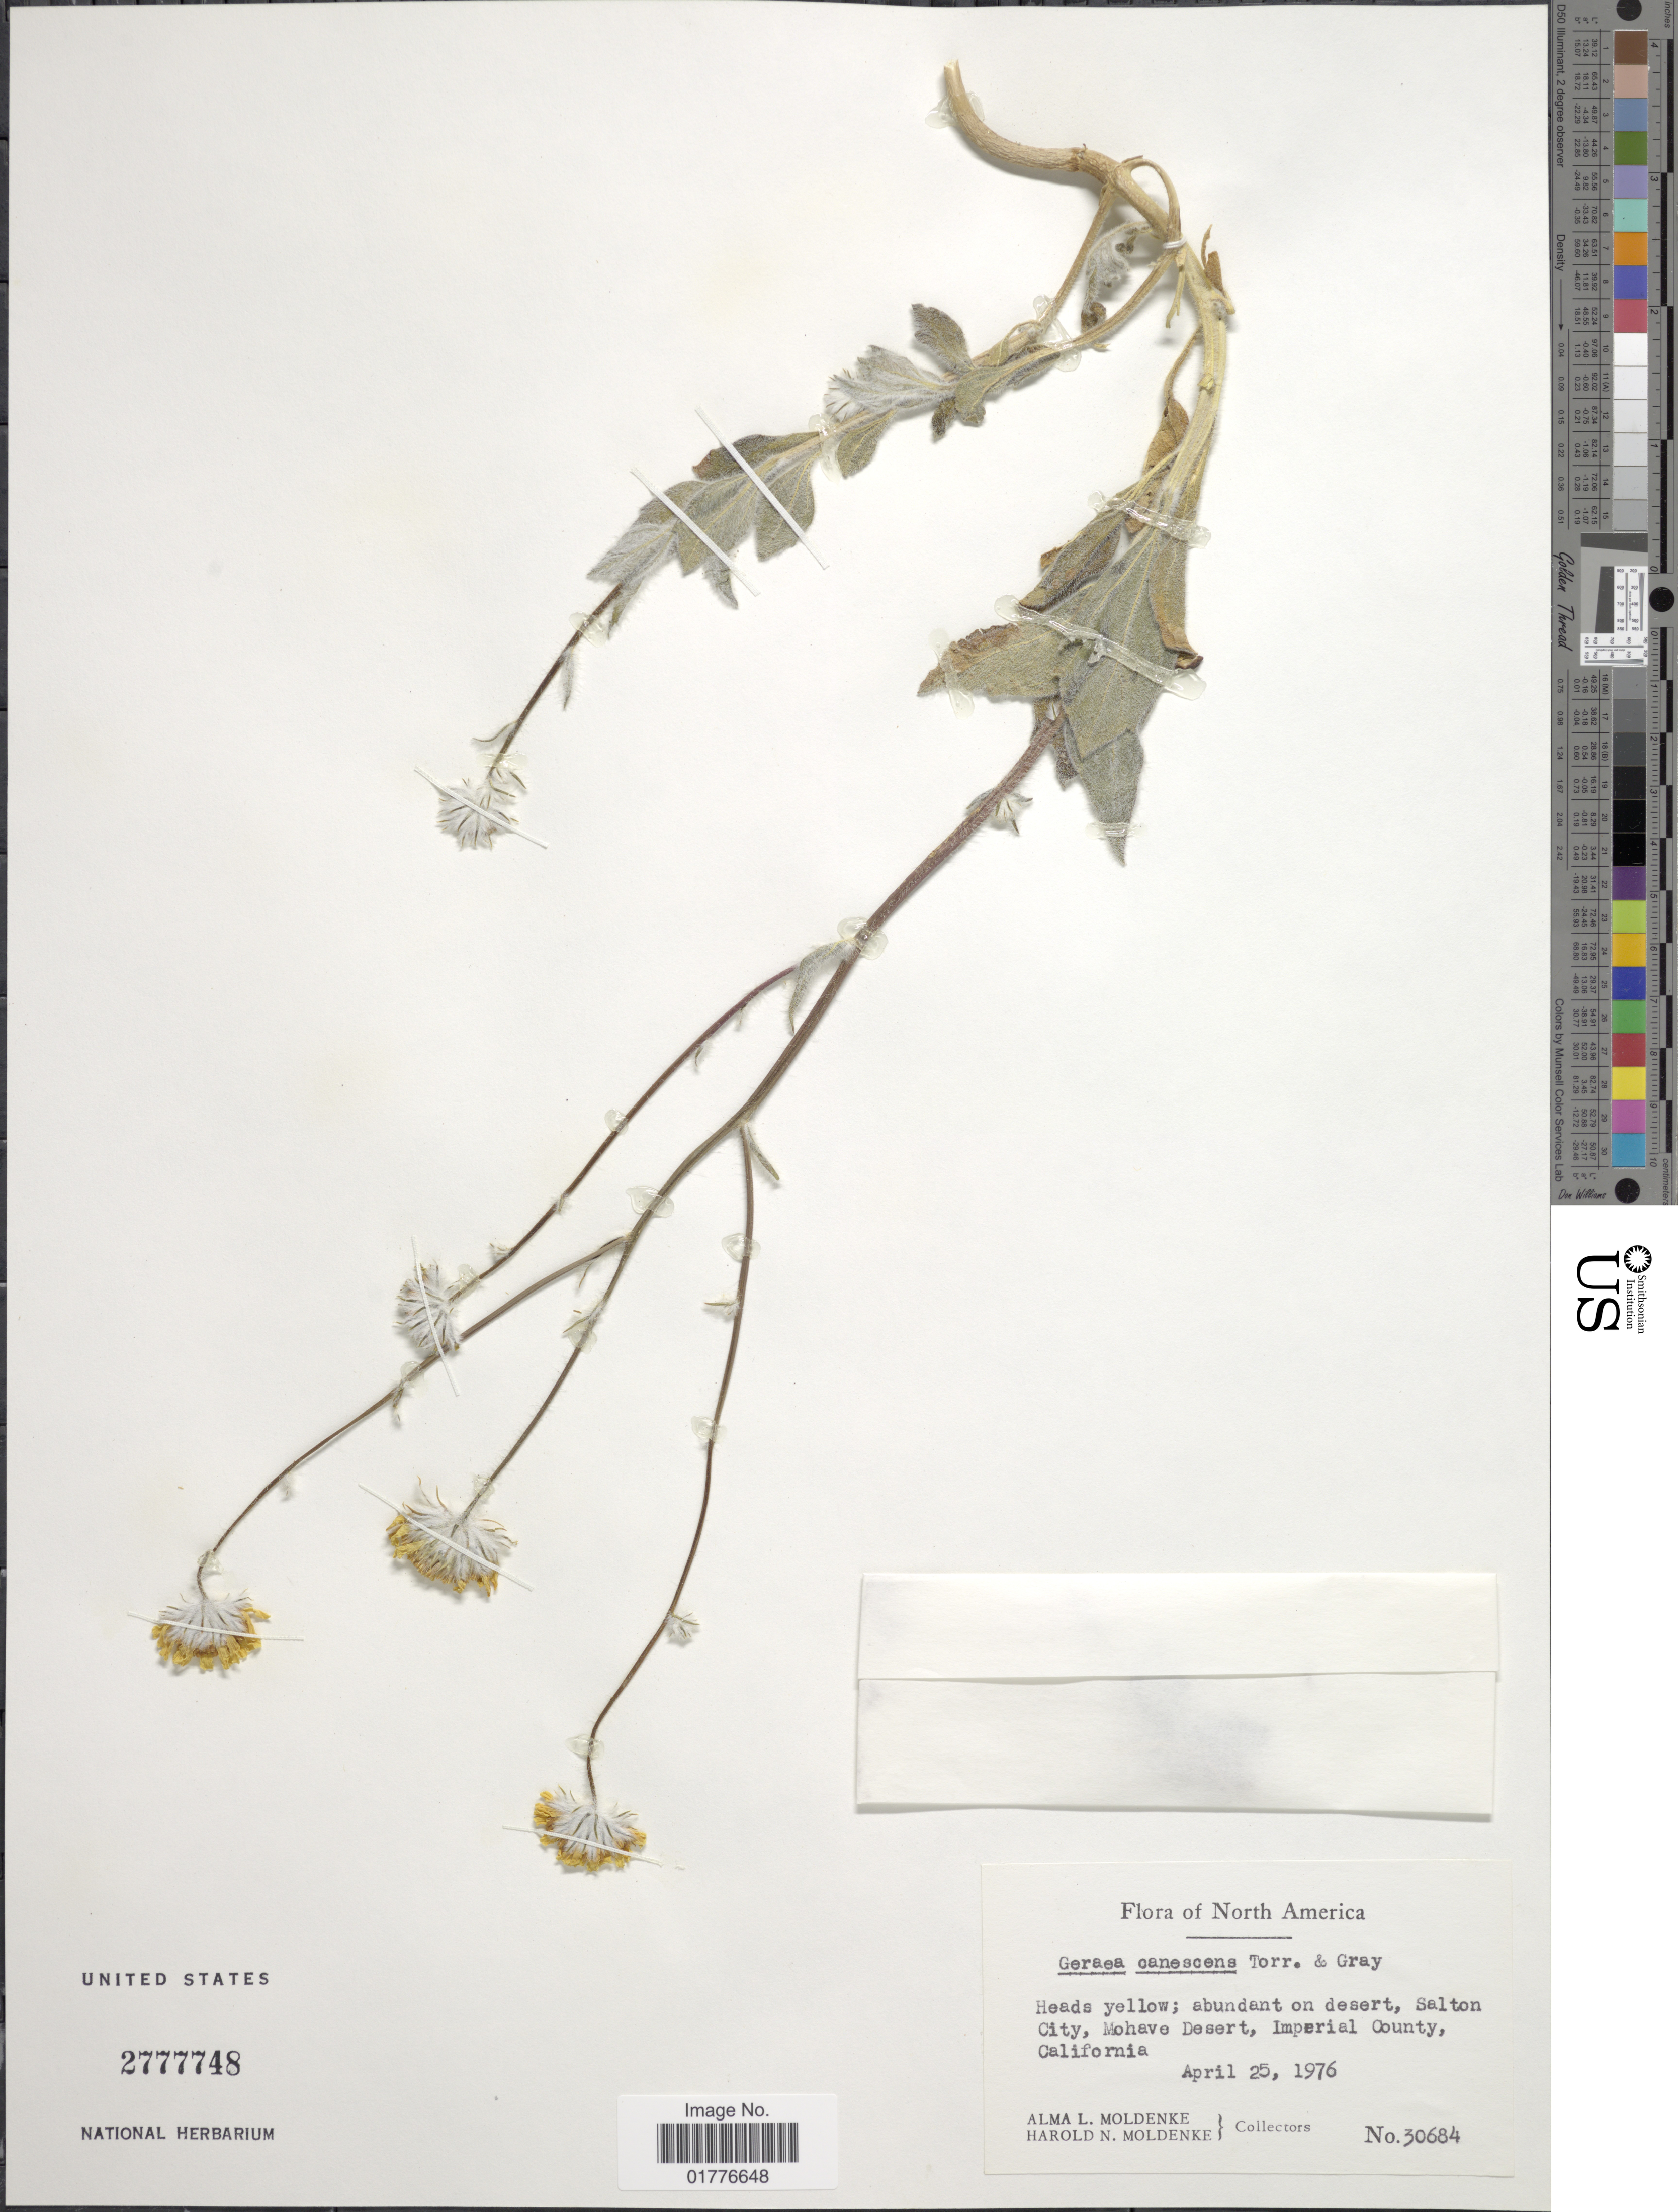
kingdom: Plantae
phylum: Tracheophyta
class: Magnoliopsida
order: Asterales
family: Asteraceae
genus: Geraea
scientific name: Geraea canescens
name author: Torr. & A. Gray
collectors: A. L. Moldenke & H. N. Moldenke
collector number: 30684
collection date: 1976-04-25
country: United States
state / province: California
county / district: Imperial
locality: Salton City, Mohave esert, Imperial County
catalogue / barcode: US 2777748